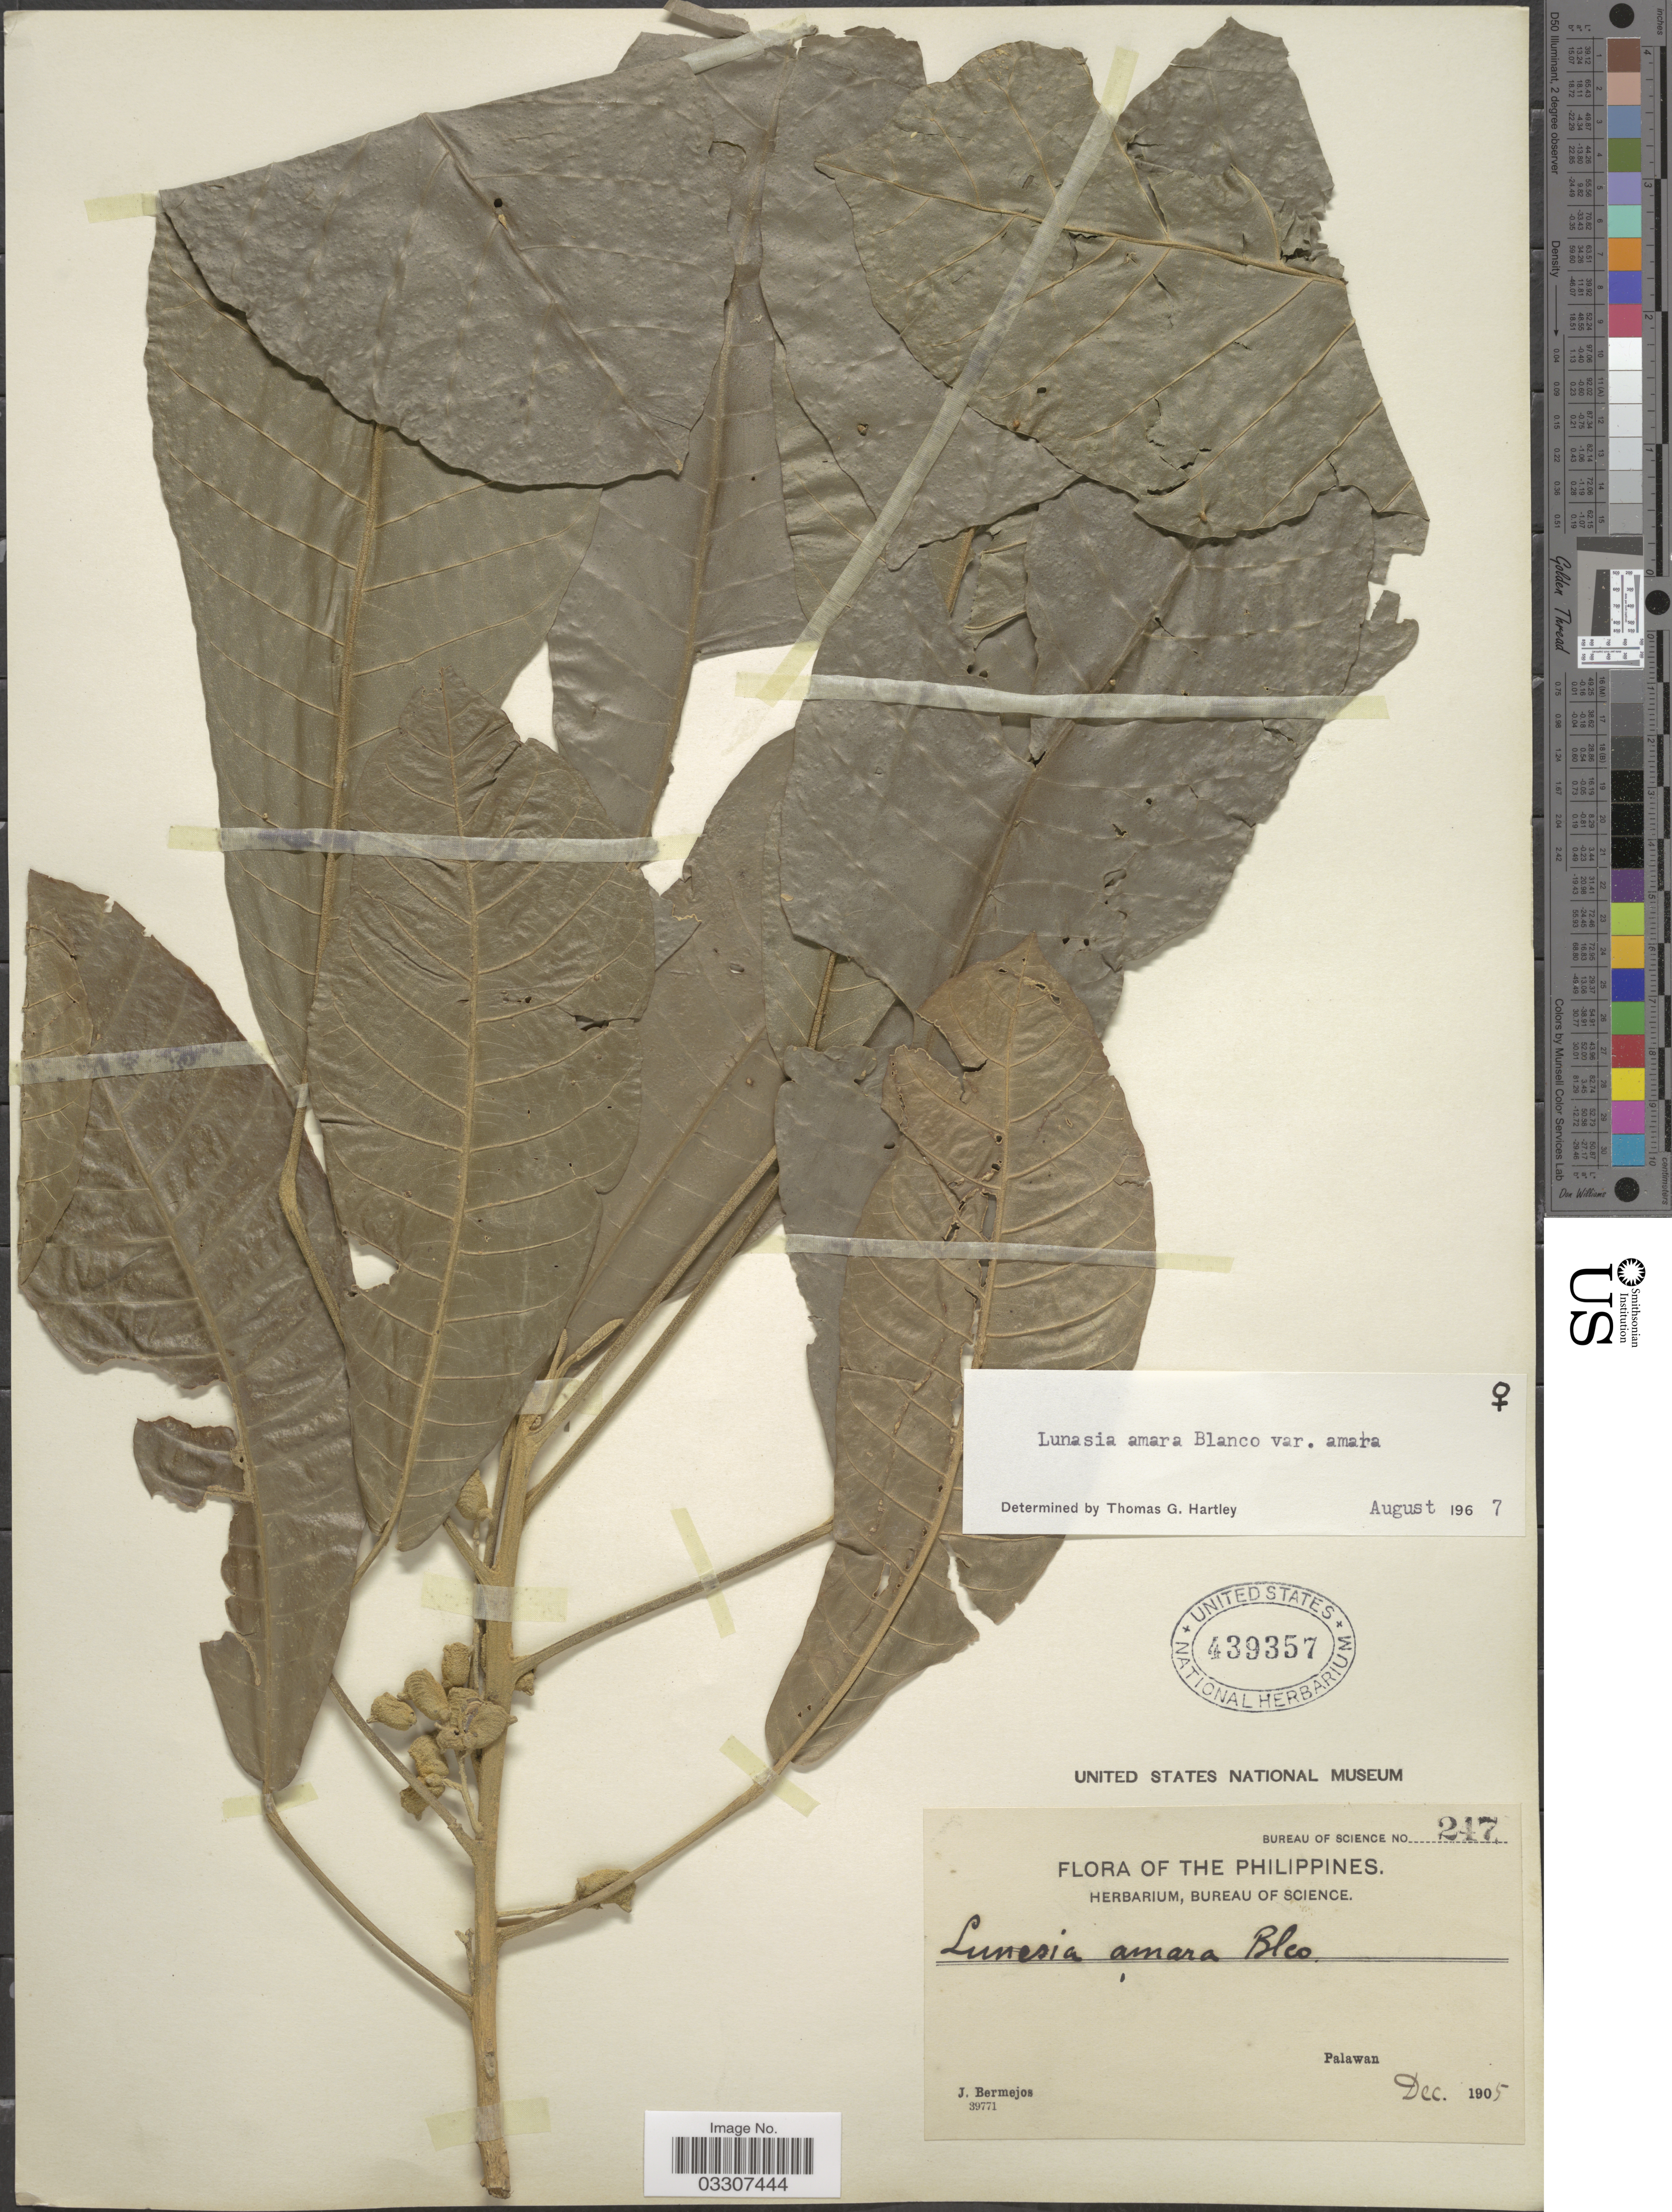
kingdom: Plantae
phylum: Tracheophyta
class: Magnoliopsida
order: Sapindales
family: Rutaceae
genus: Lunasia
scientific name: Lunasia amara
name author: Blanco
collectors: J. Bermejos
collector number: Bureau of Science 247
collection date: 1905-12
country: Philippines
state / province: Mimaropa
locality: Palawan.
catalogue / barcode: US 439357